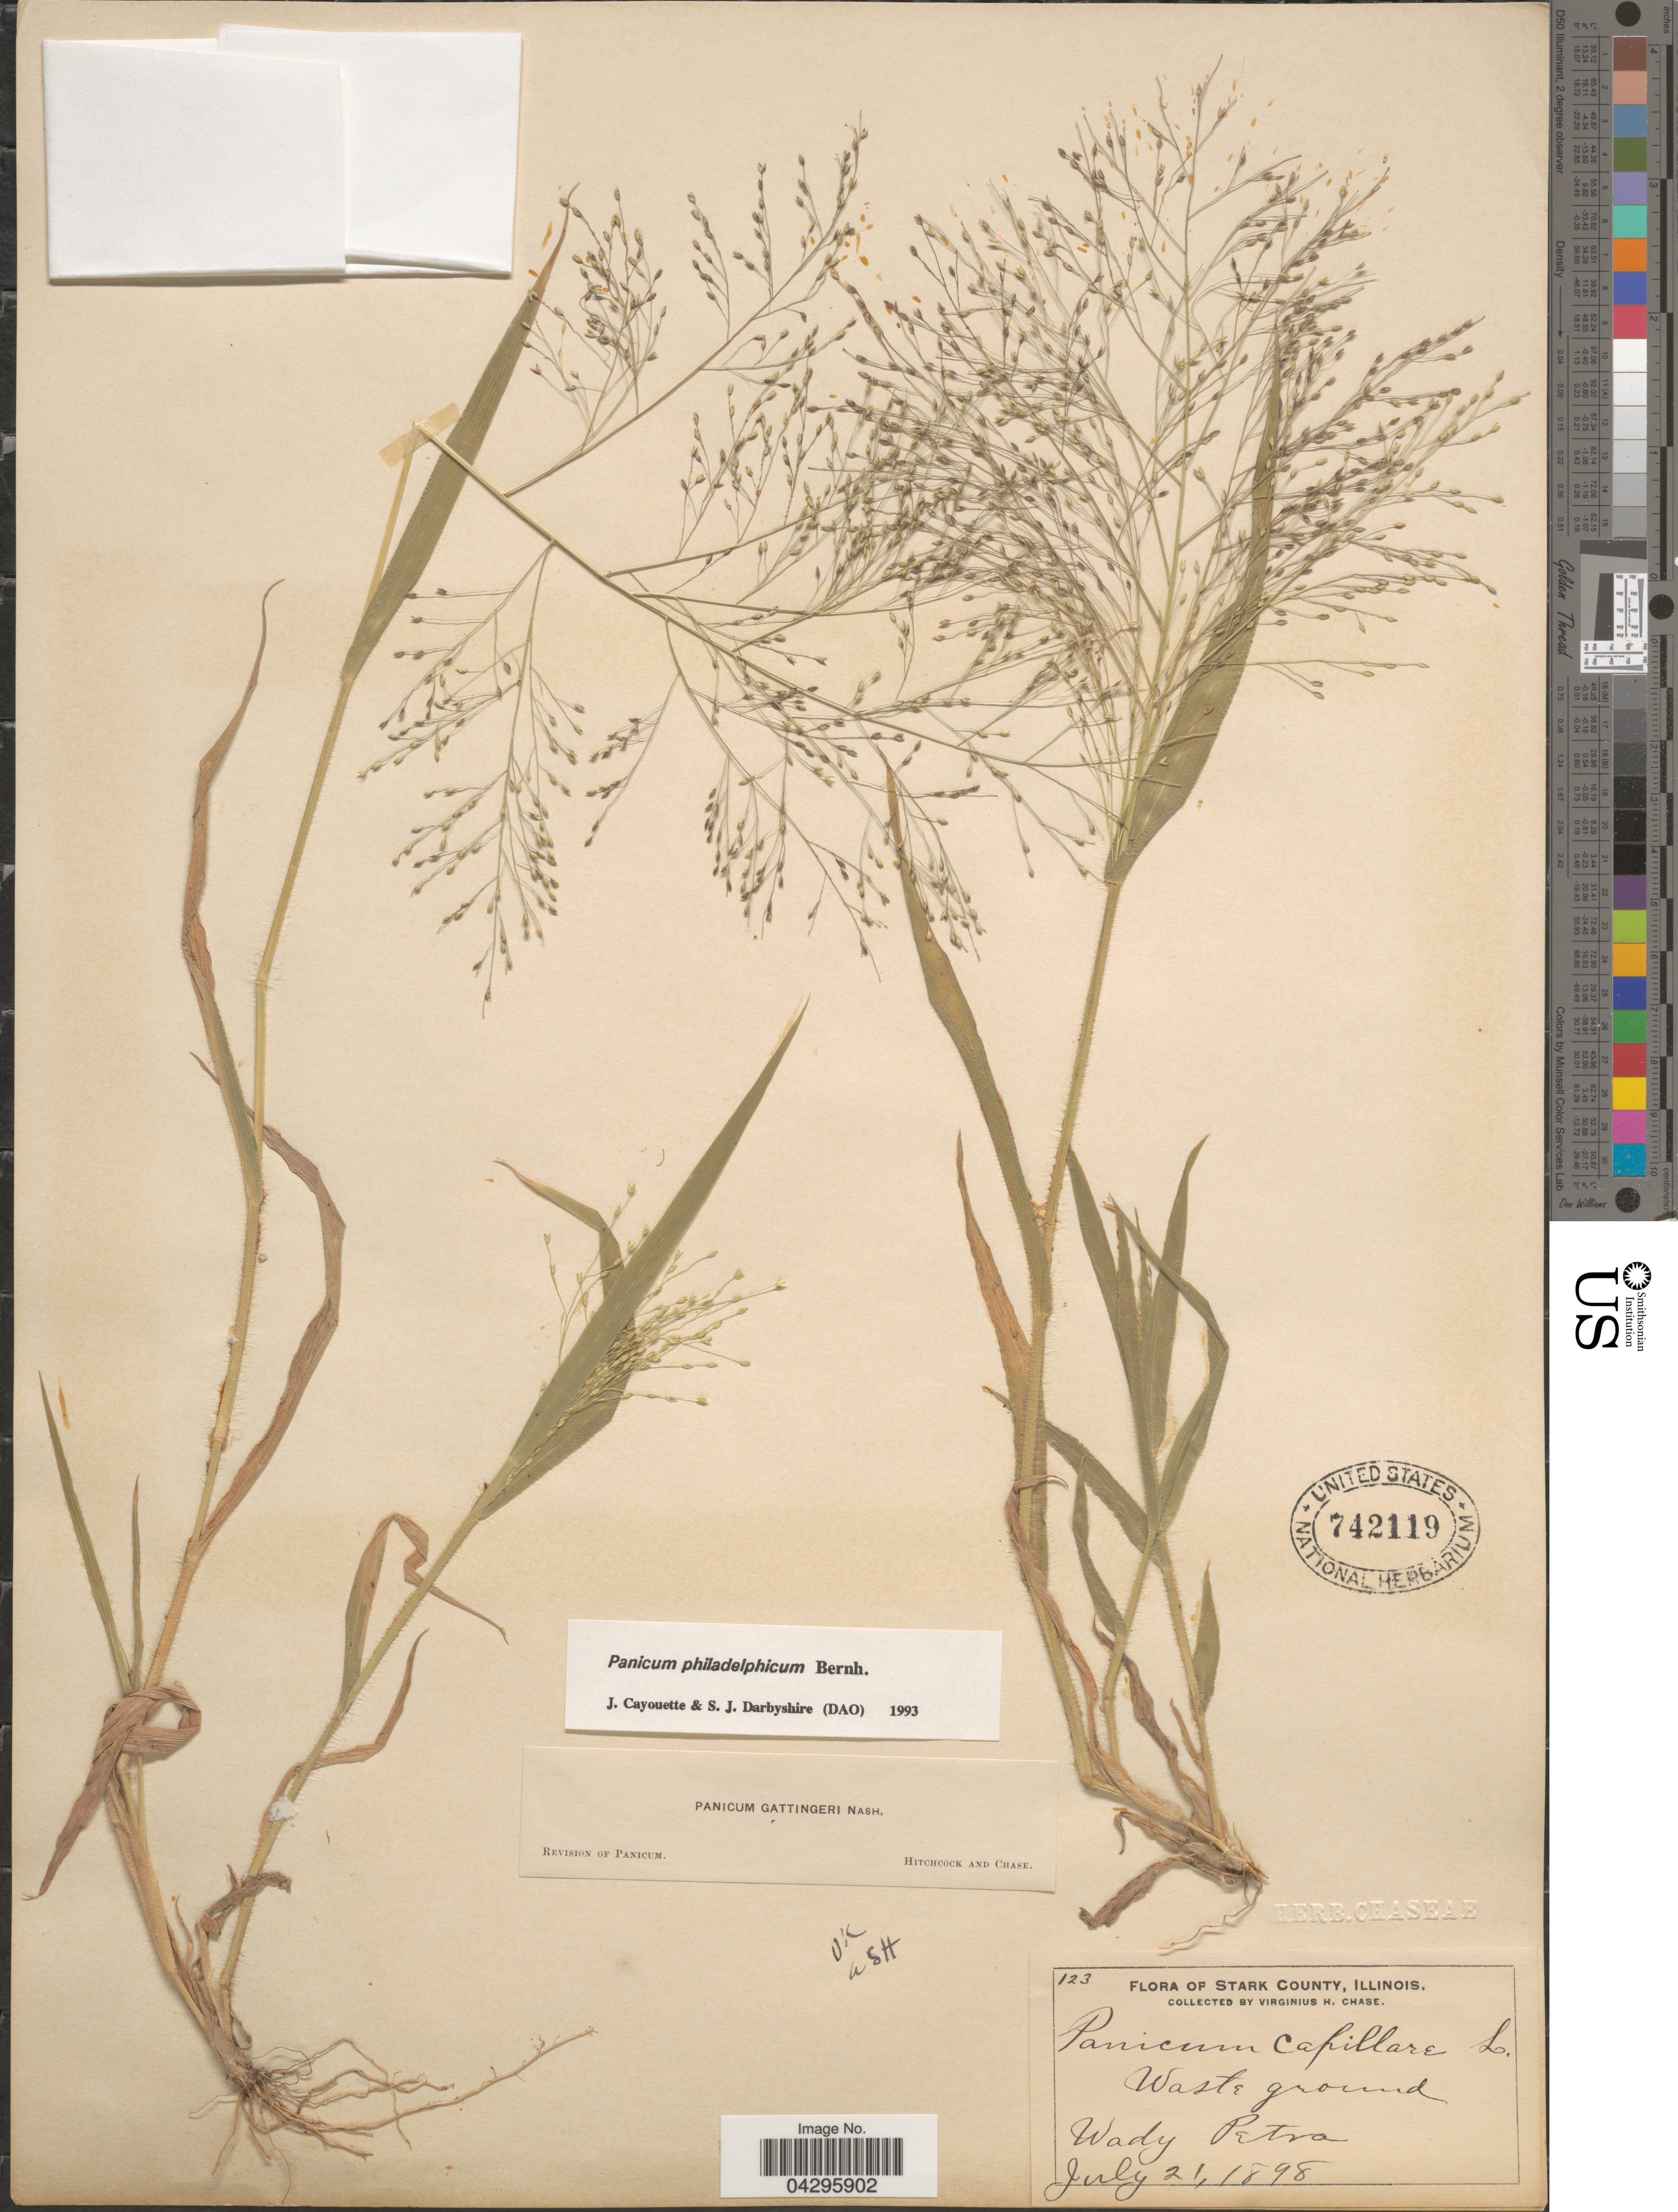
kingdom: Plantae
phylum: Tracheophyta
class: Liliopsida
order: Poales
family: Poaceae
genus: Panicum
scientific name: Panicum philadelphicum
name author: Bernh. ex Trin.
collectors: V. H. Chase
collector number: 123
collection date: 1898-07-21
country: United States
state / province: Illinois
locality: Stark County. Waste ground. Wady Petra.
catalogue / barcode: US 742119